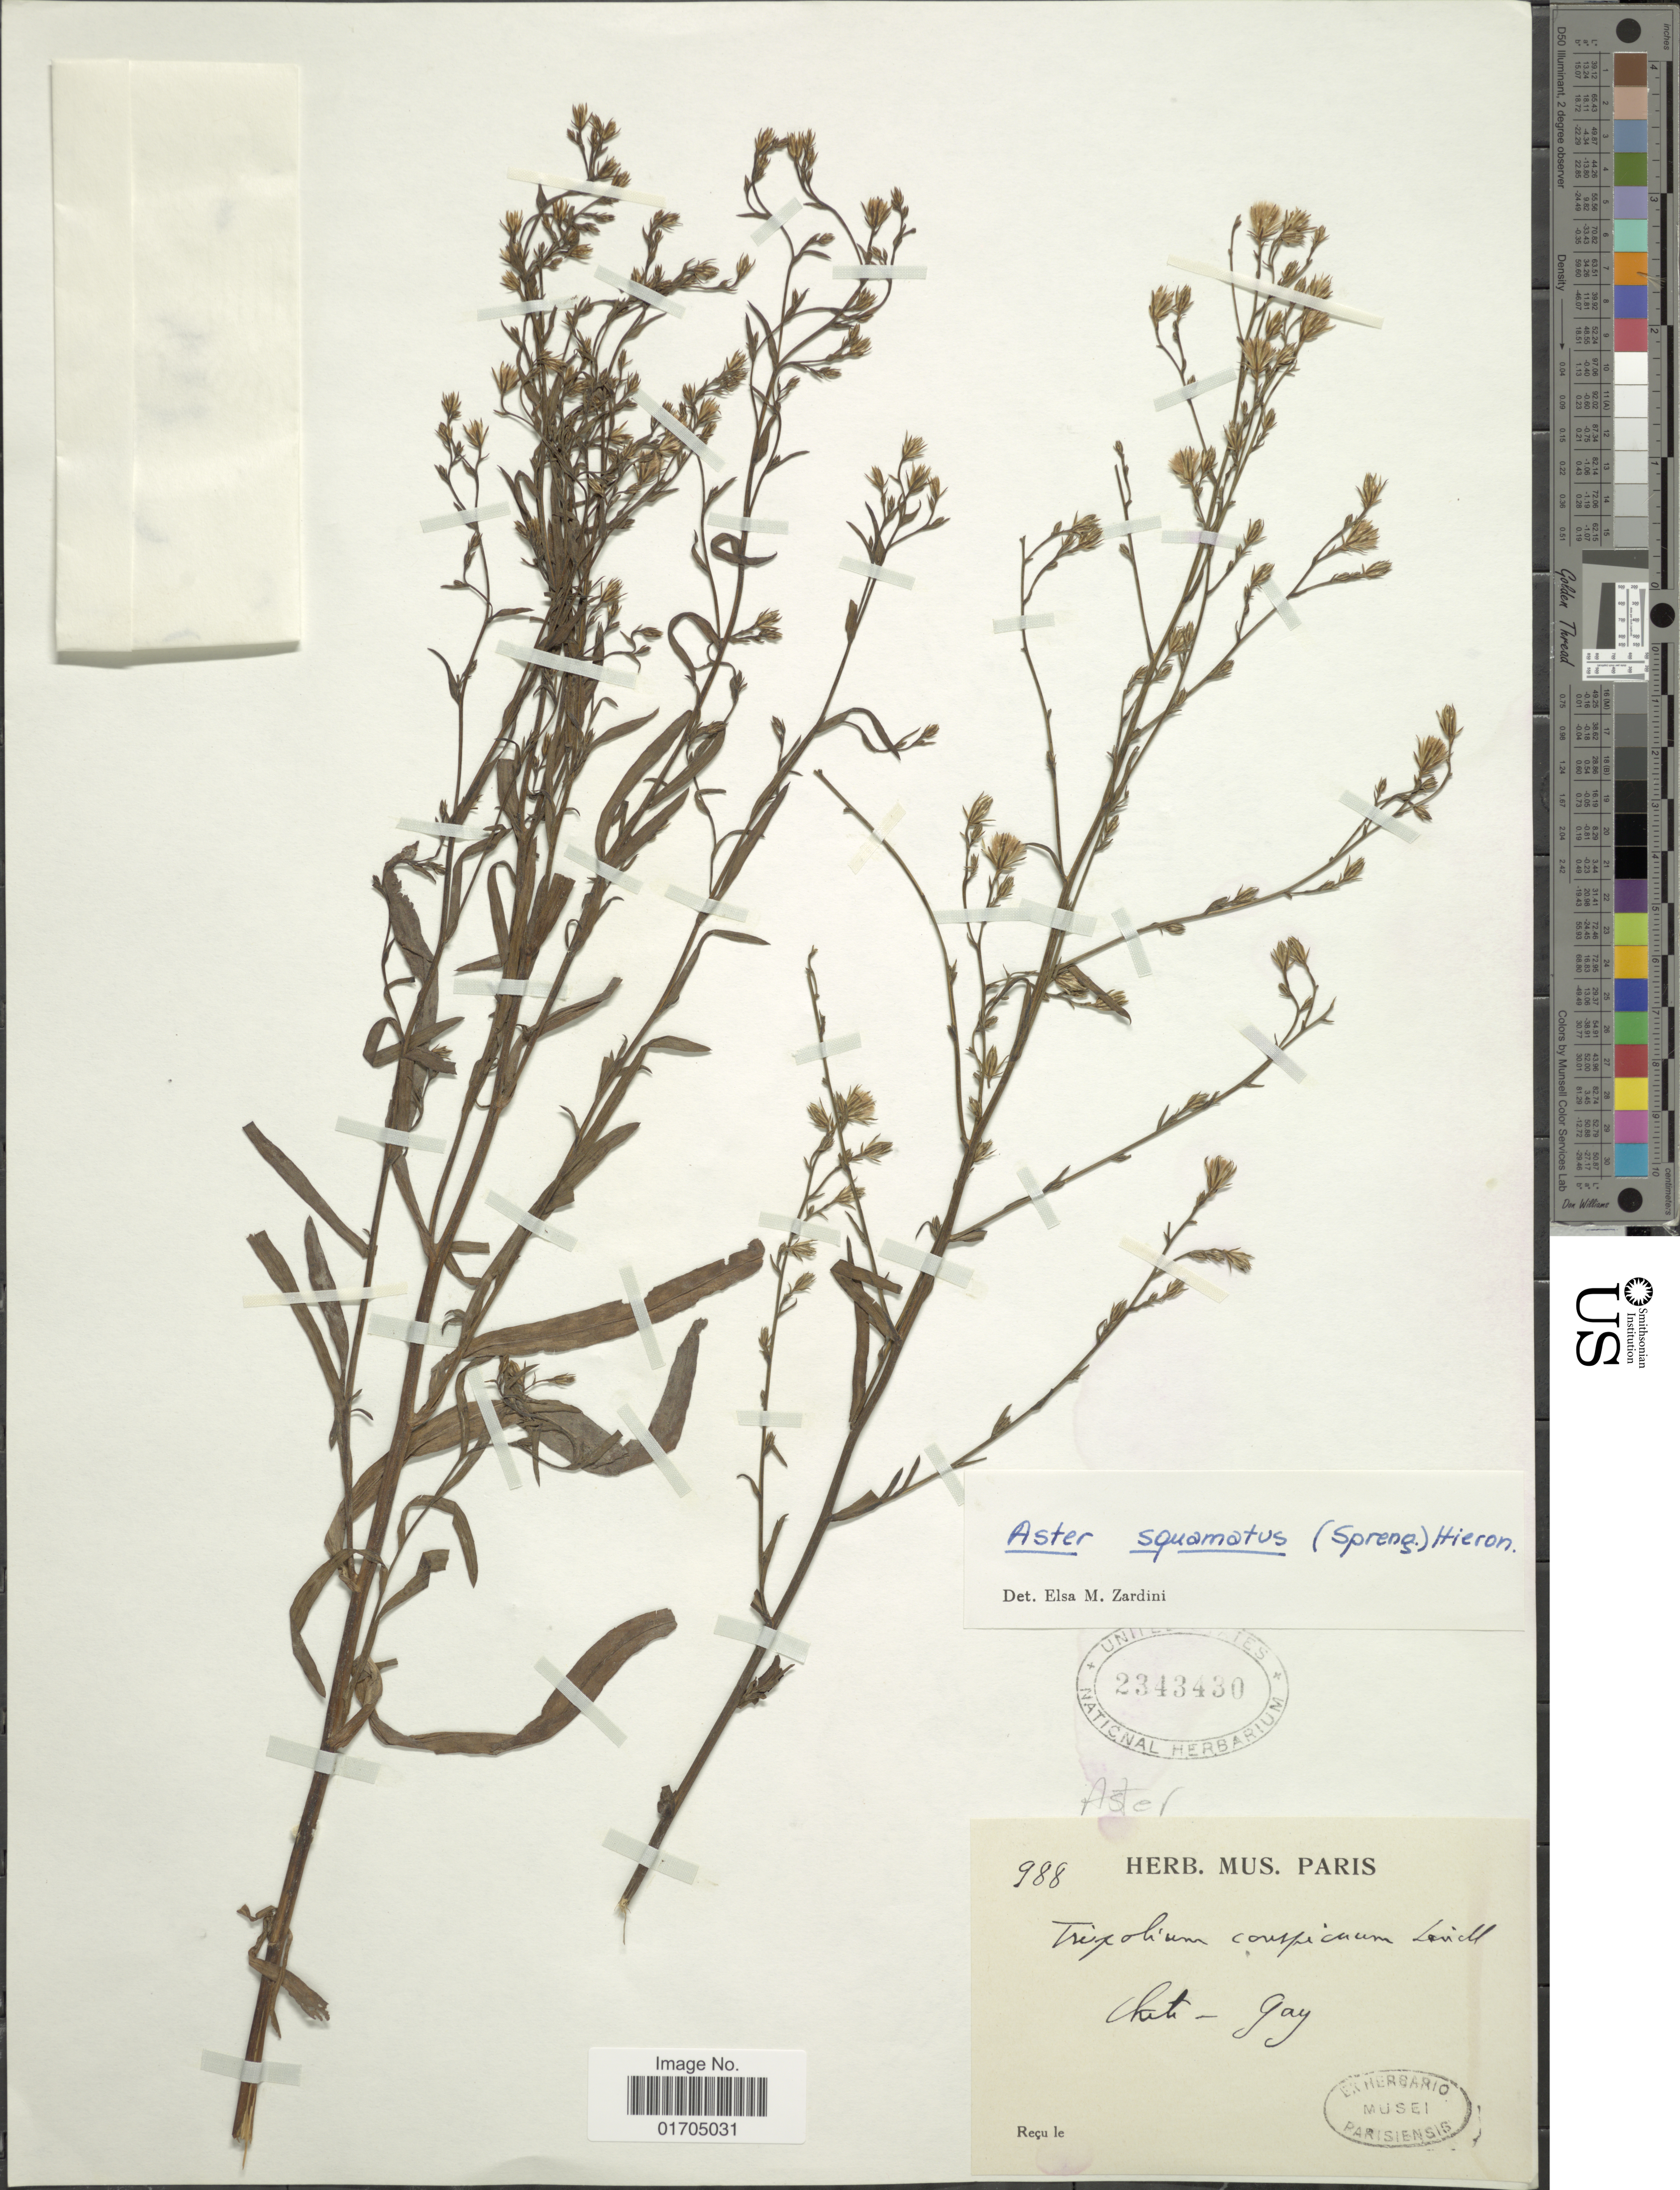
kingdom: Plantae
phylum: Tracheophyta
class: Magnoliopsida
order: Asterales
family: Asteraceae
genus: Symphyotrichum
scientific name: Symphyotrichum squamatum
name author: (Spreng.) G.L. Nesom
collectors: -- Gay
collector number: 988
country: Chile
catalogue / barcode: US 2343430